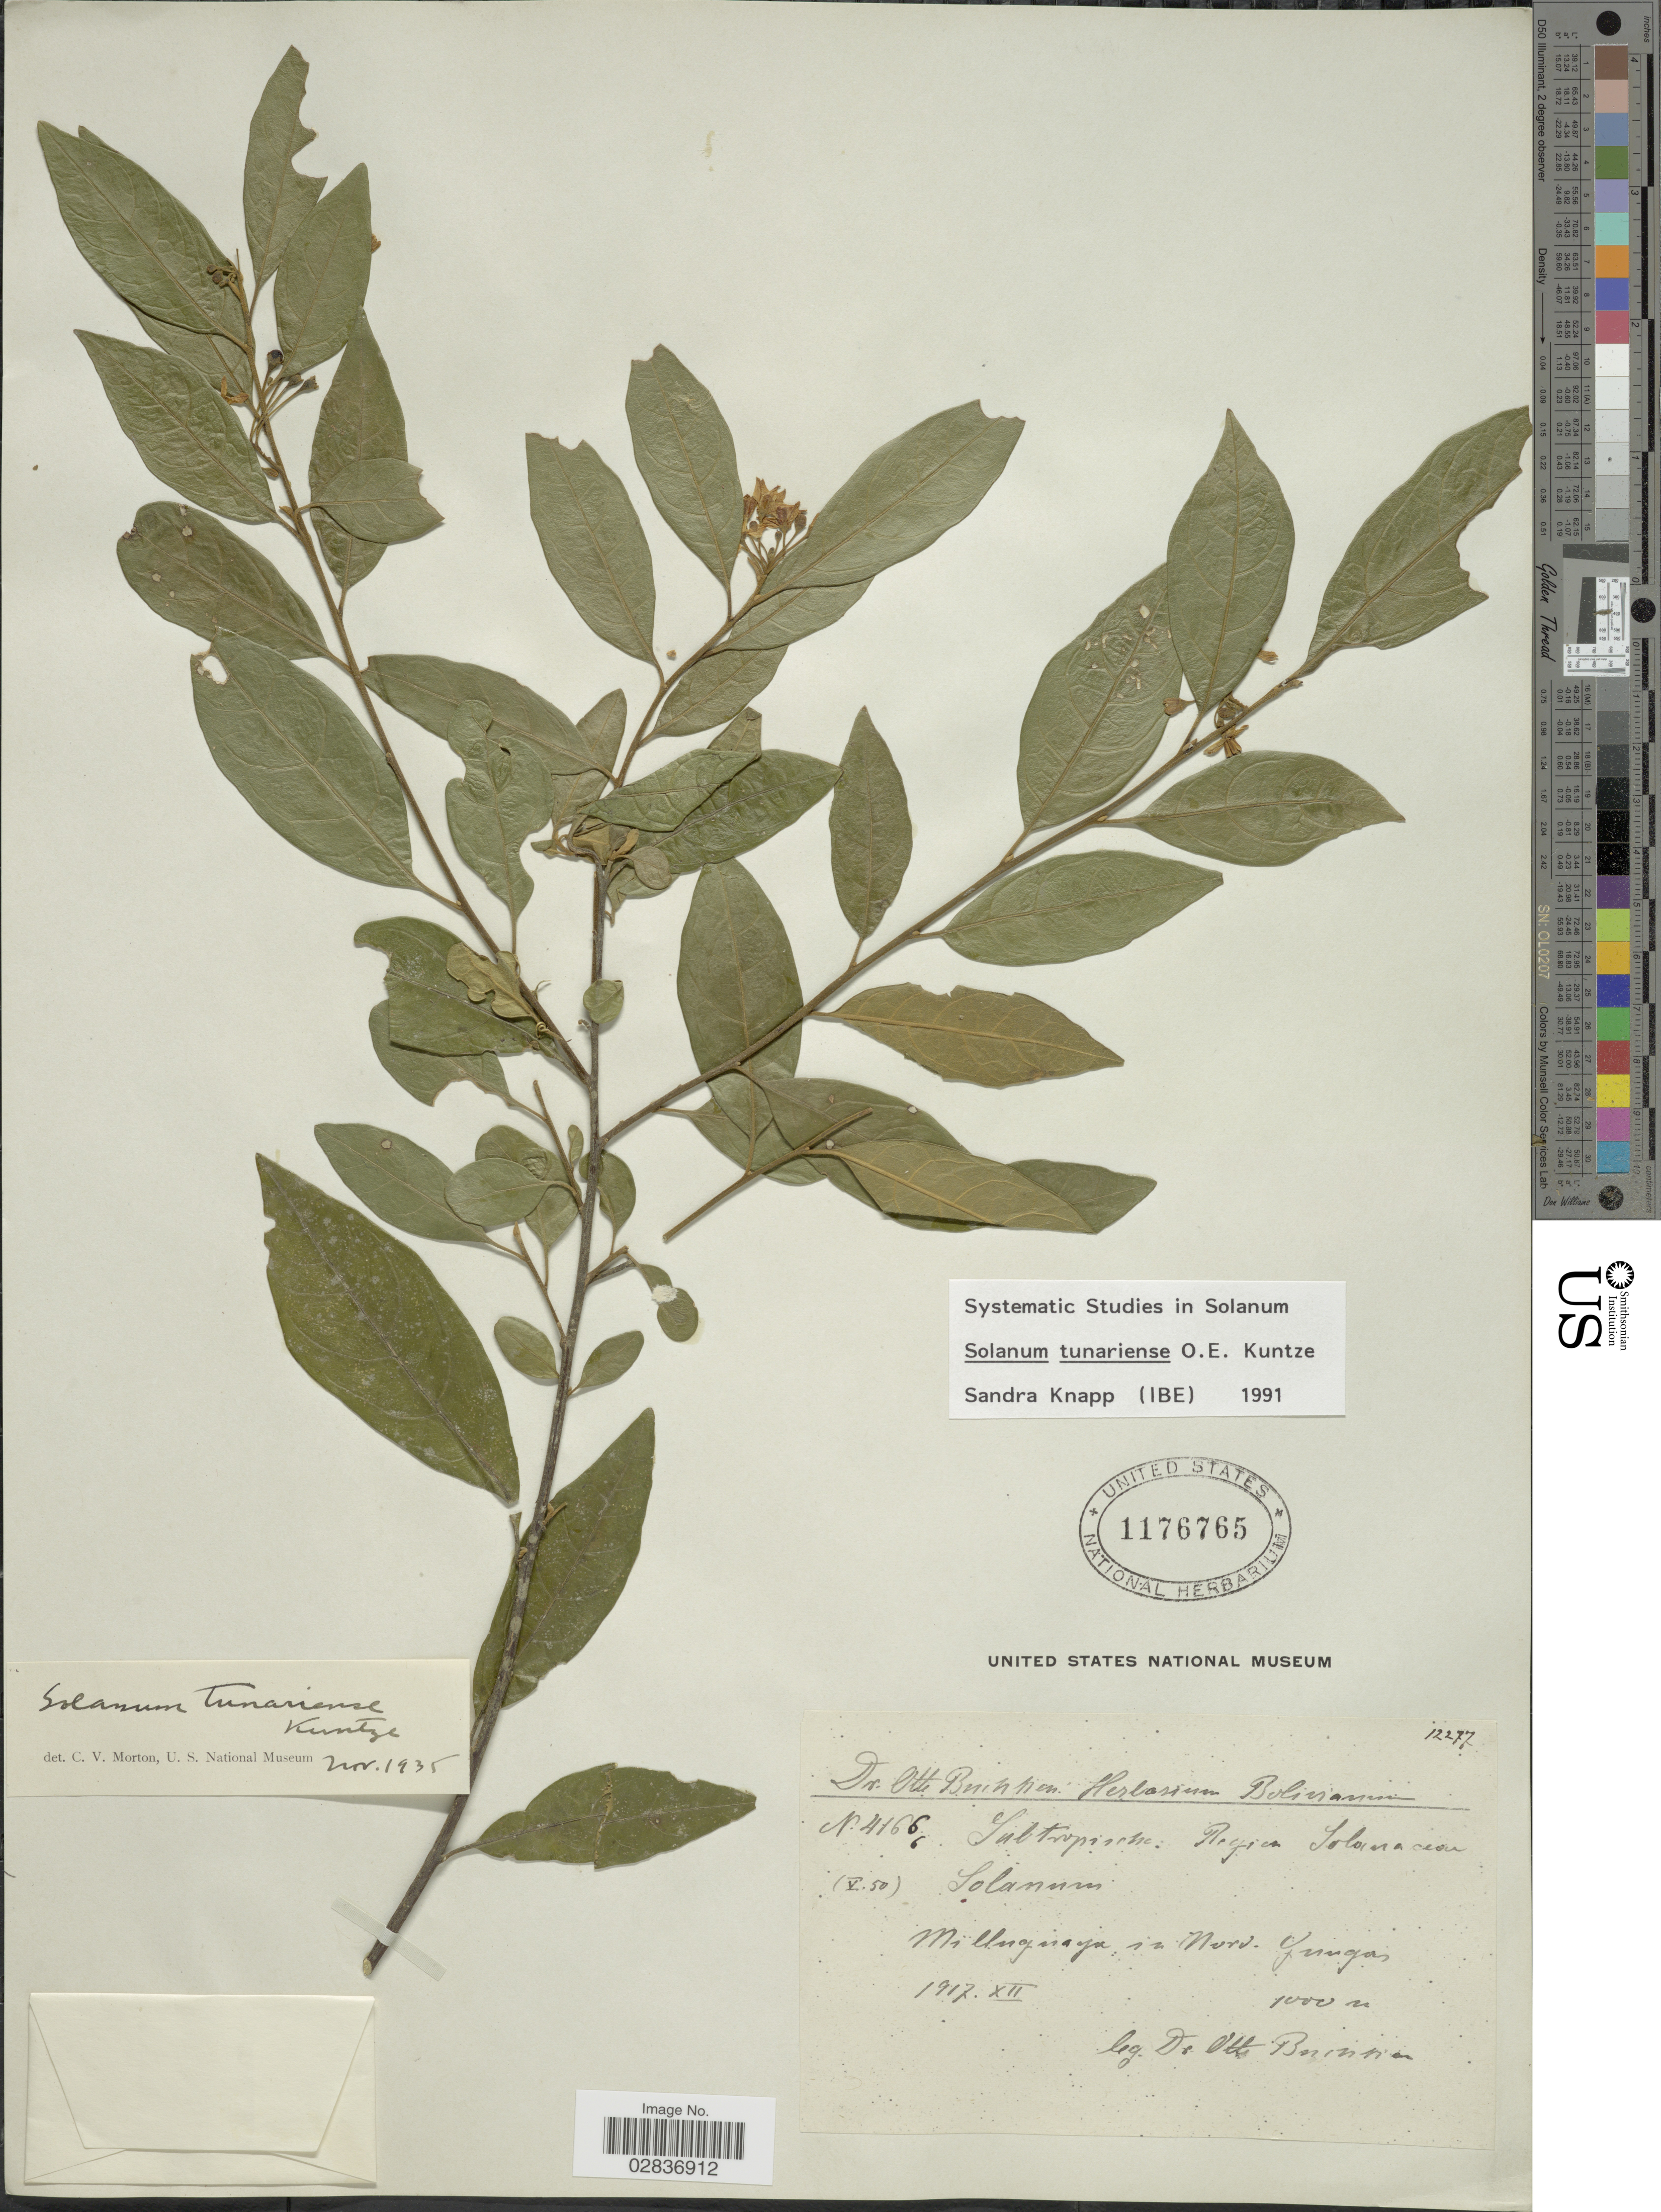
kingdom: Plantae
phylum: Tracheophyta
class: Magnoliopsida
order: Solanales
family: Solanaceae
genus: Solanum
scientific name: Solanum tunariense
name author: Kuntze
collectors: O. Buchtien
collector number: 4166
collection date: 1917-12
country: Bolivia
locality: Milluguaya, in Nord Yungas.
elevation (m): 1000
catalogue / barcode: US 1176765